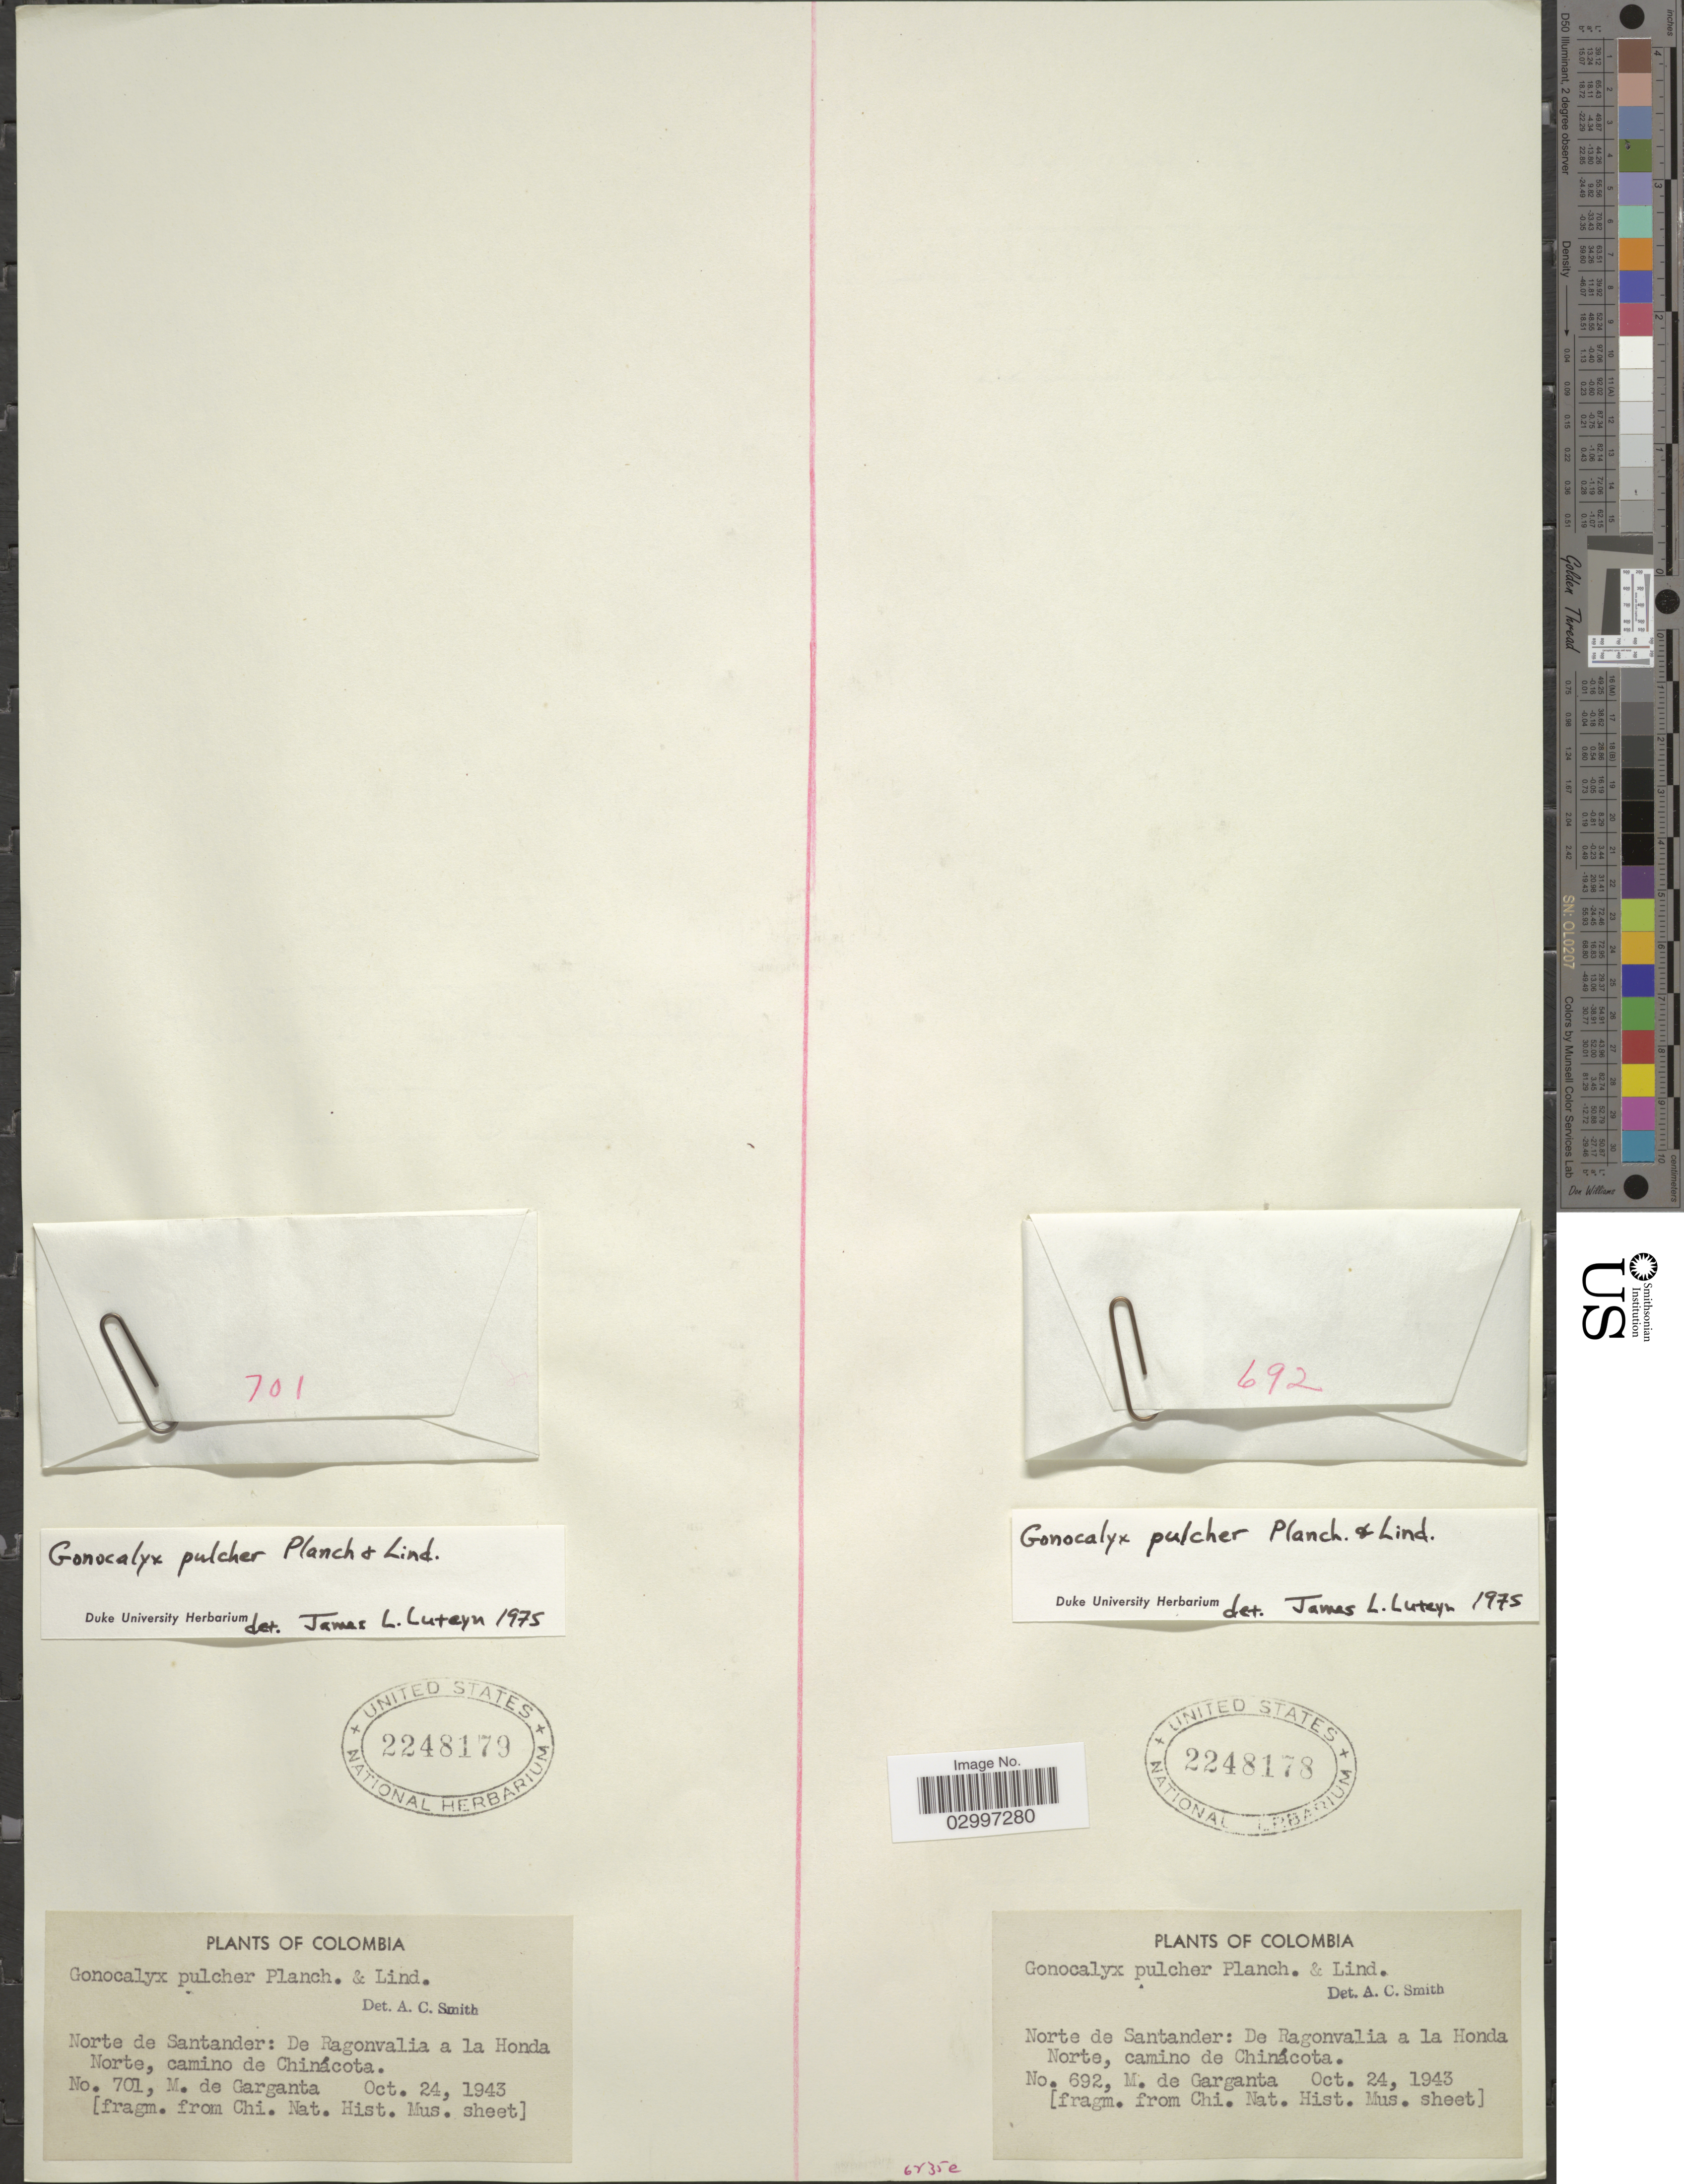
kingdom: Plantae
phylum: Tracheophyta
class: Magnoliopsida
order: Ericales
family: Ericaceae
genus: Gonocalyx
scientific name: Gonocalyx pulcher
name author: Planch. & Linden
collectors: M. Garganta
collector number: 701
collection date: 1943-10-24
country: Colombia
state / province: Norte de Santander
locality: De Ragonvalia a la Honda Norte, camino de Chinácota.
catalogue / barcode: US 2248179